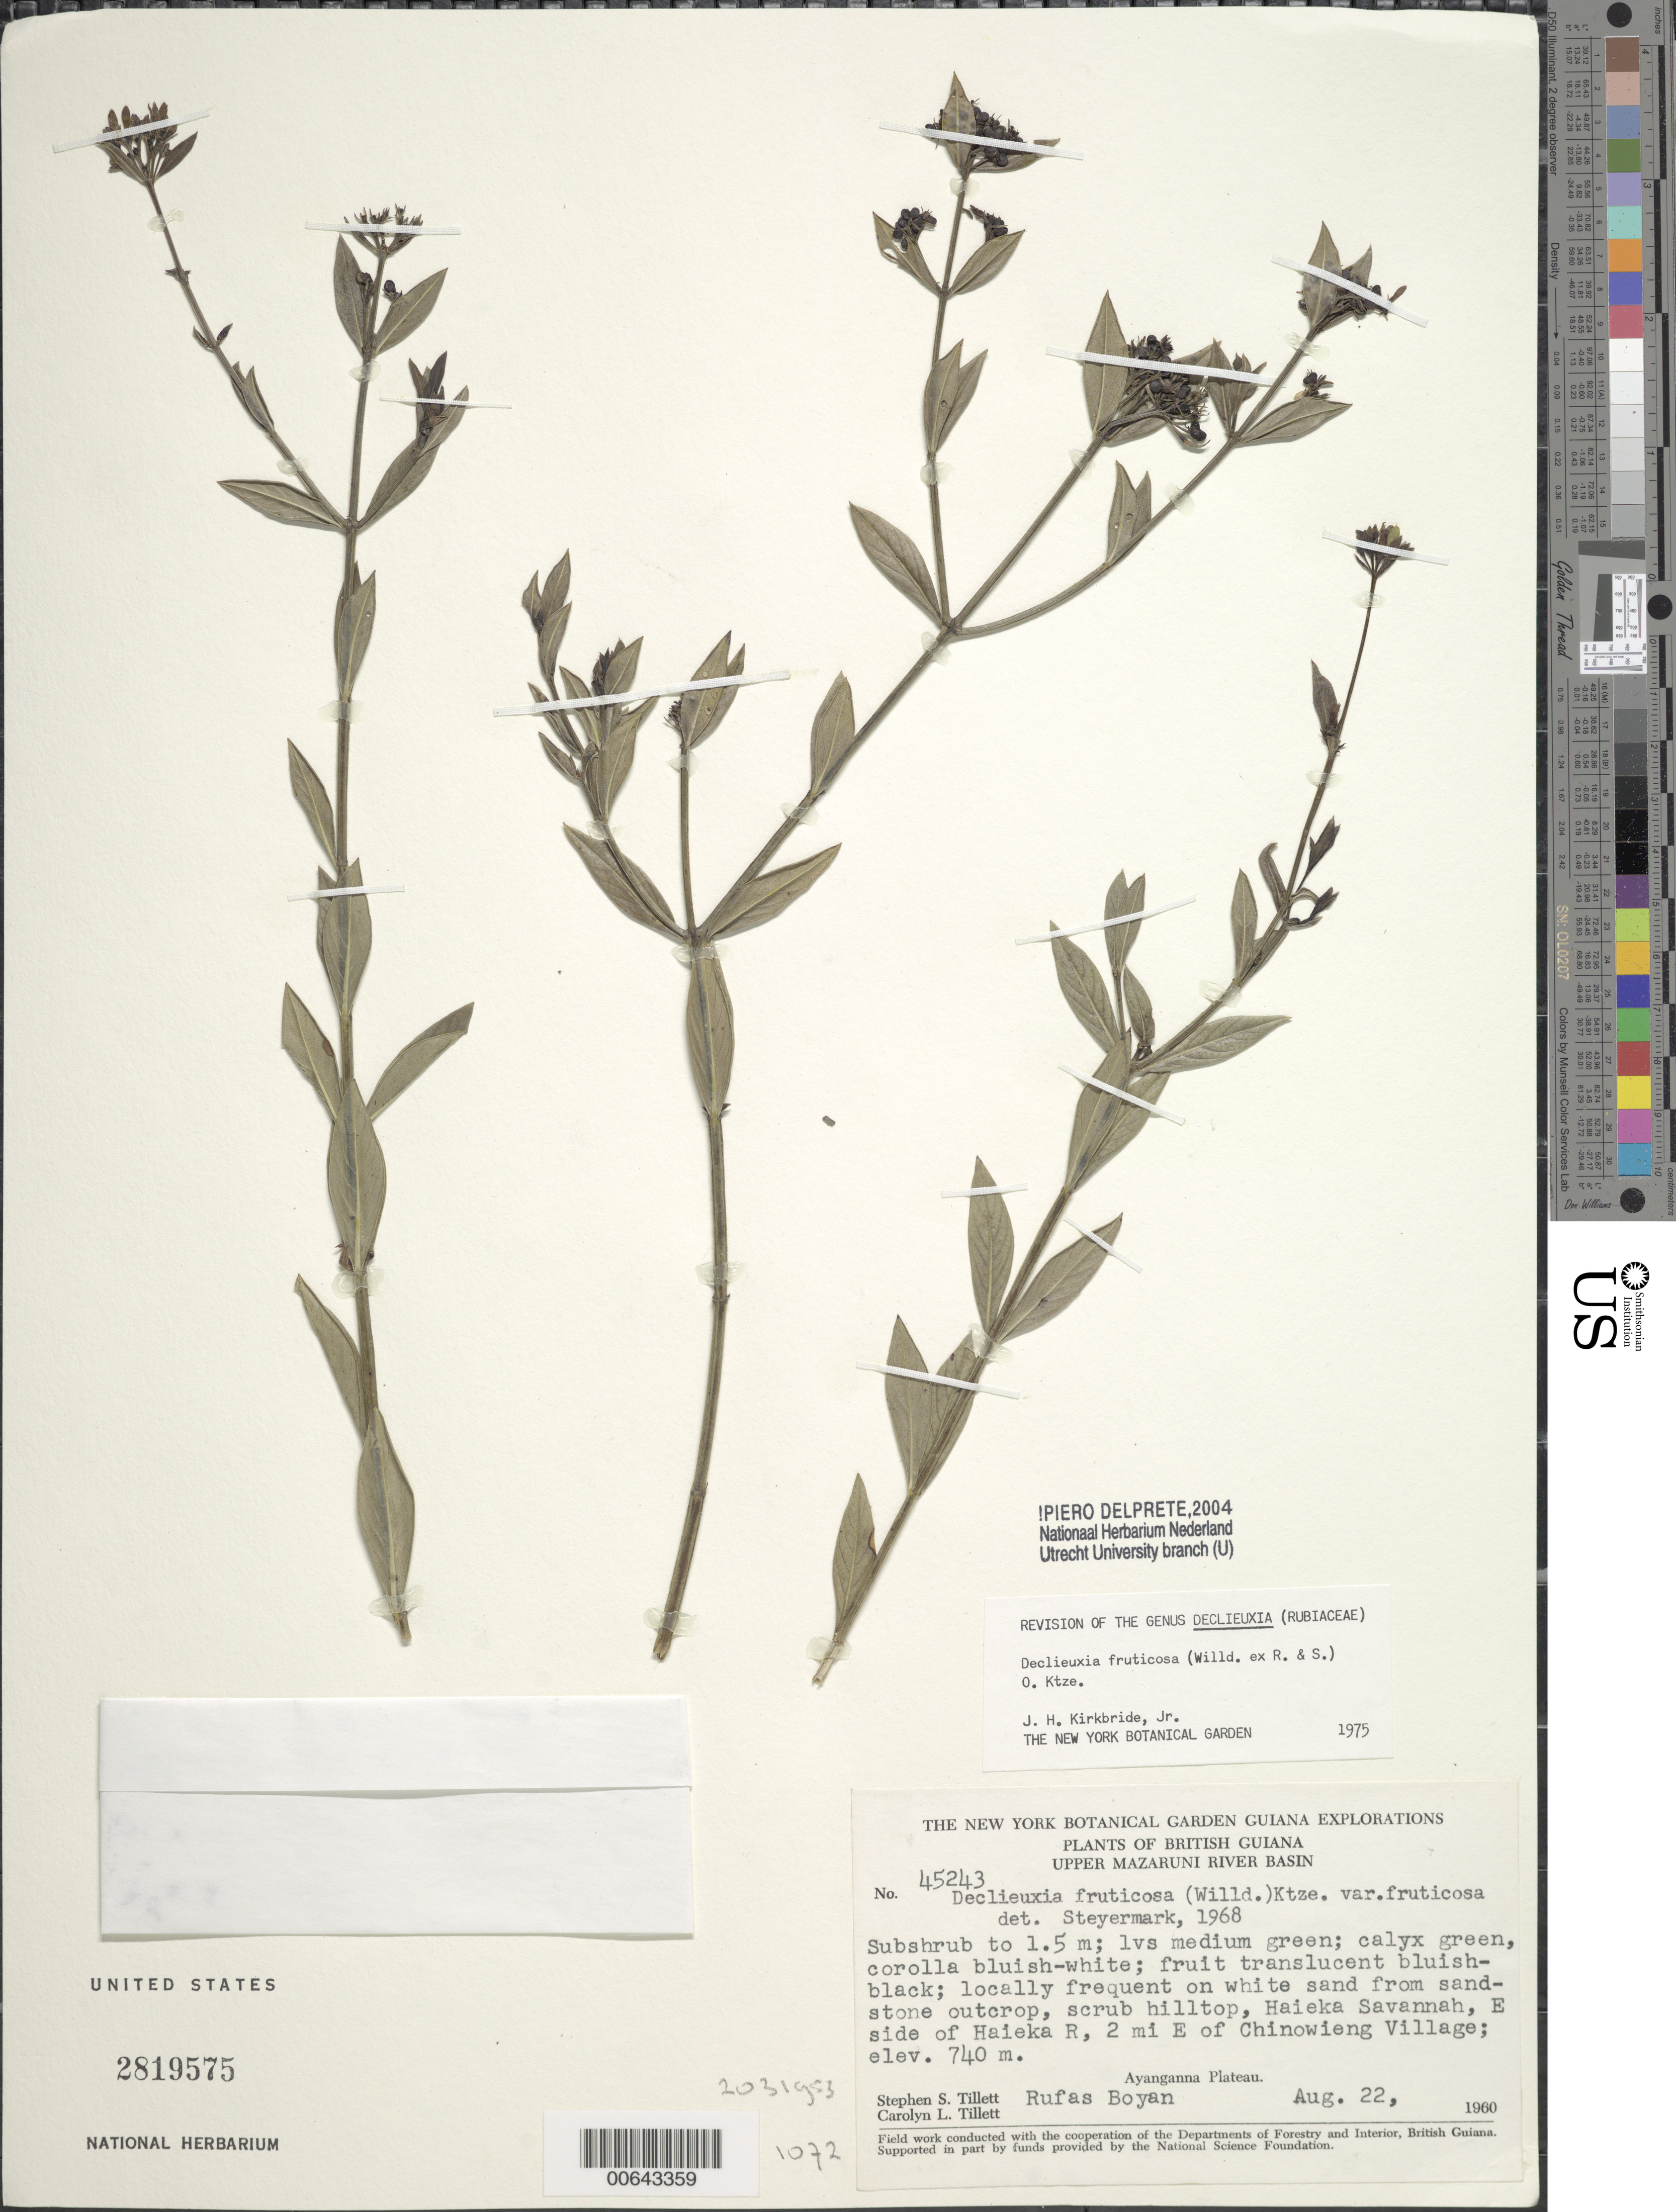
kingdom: Plantae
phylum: Tracheophyta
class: Magnoliopsida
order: Gentianales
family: Rubiaceae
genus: Declieuxia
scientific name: Declieuxia fruticosa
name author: (Willd. ex Roem. & Schult.) Kuntze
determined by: Delprete, P. G., Herb. de Guyane Cay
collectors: S. S. Tillett, C. L. Tillett & R. Boyan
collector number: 45243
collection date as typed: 22-Aug-60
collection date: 1960-08-22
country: Guyana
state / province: Cuyuni-Mazaruni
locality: Haieka Savanna, E side of Haieka R., 2 mi. E of Chinowieng Village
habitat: White sand from sandstone outcrop, scrub hilltop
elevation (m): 740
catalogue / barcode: US 2819575